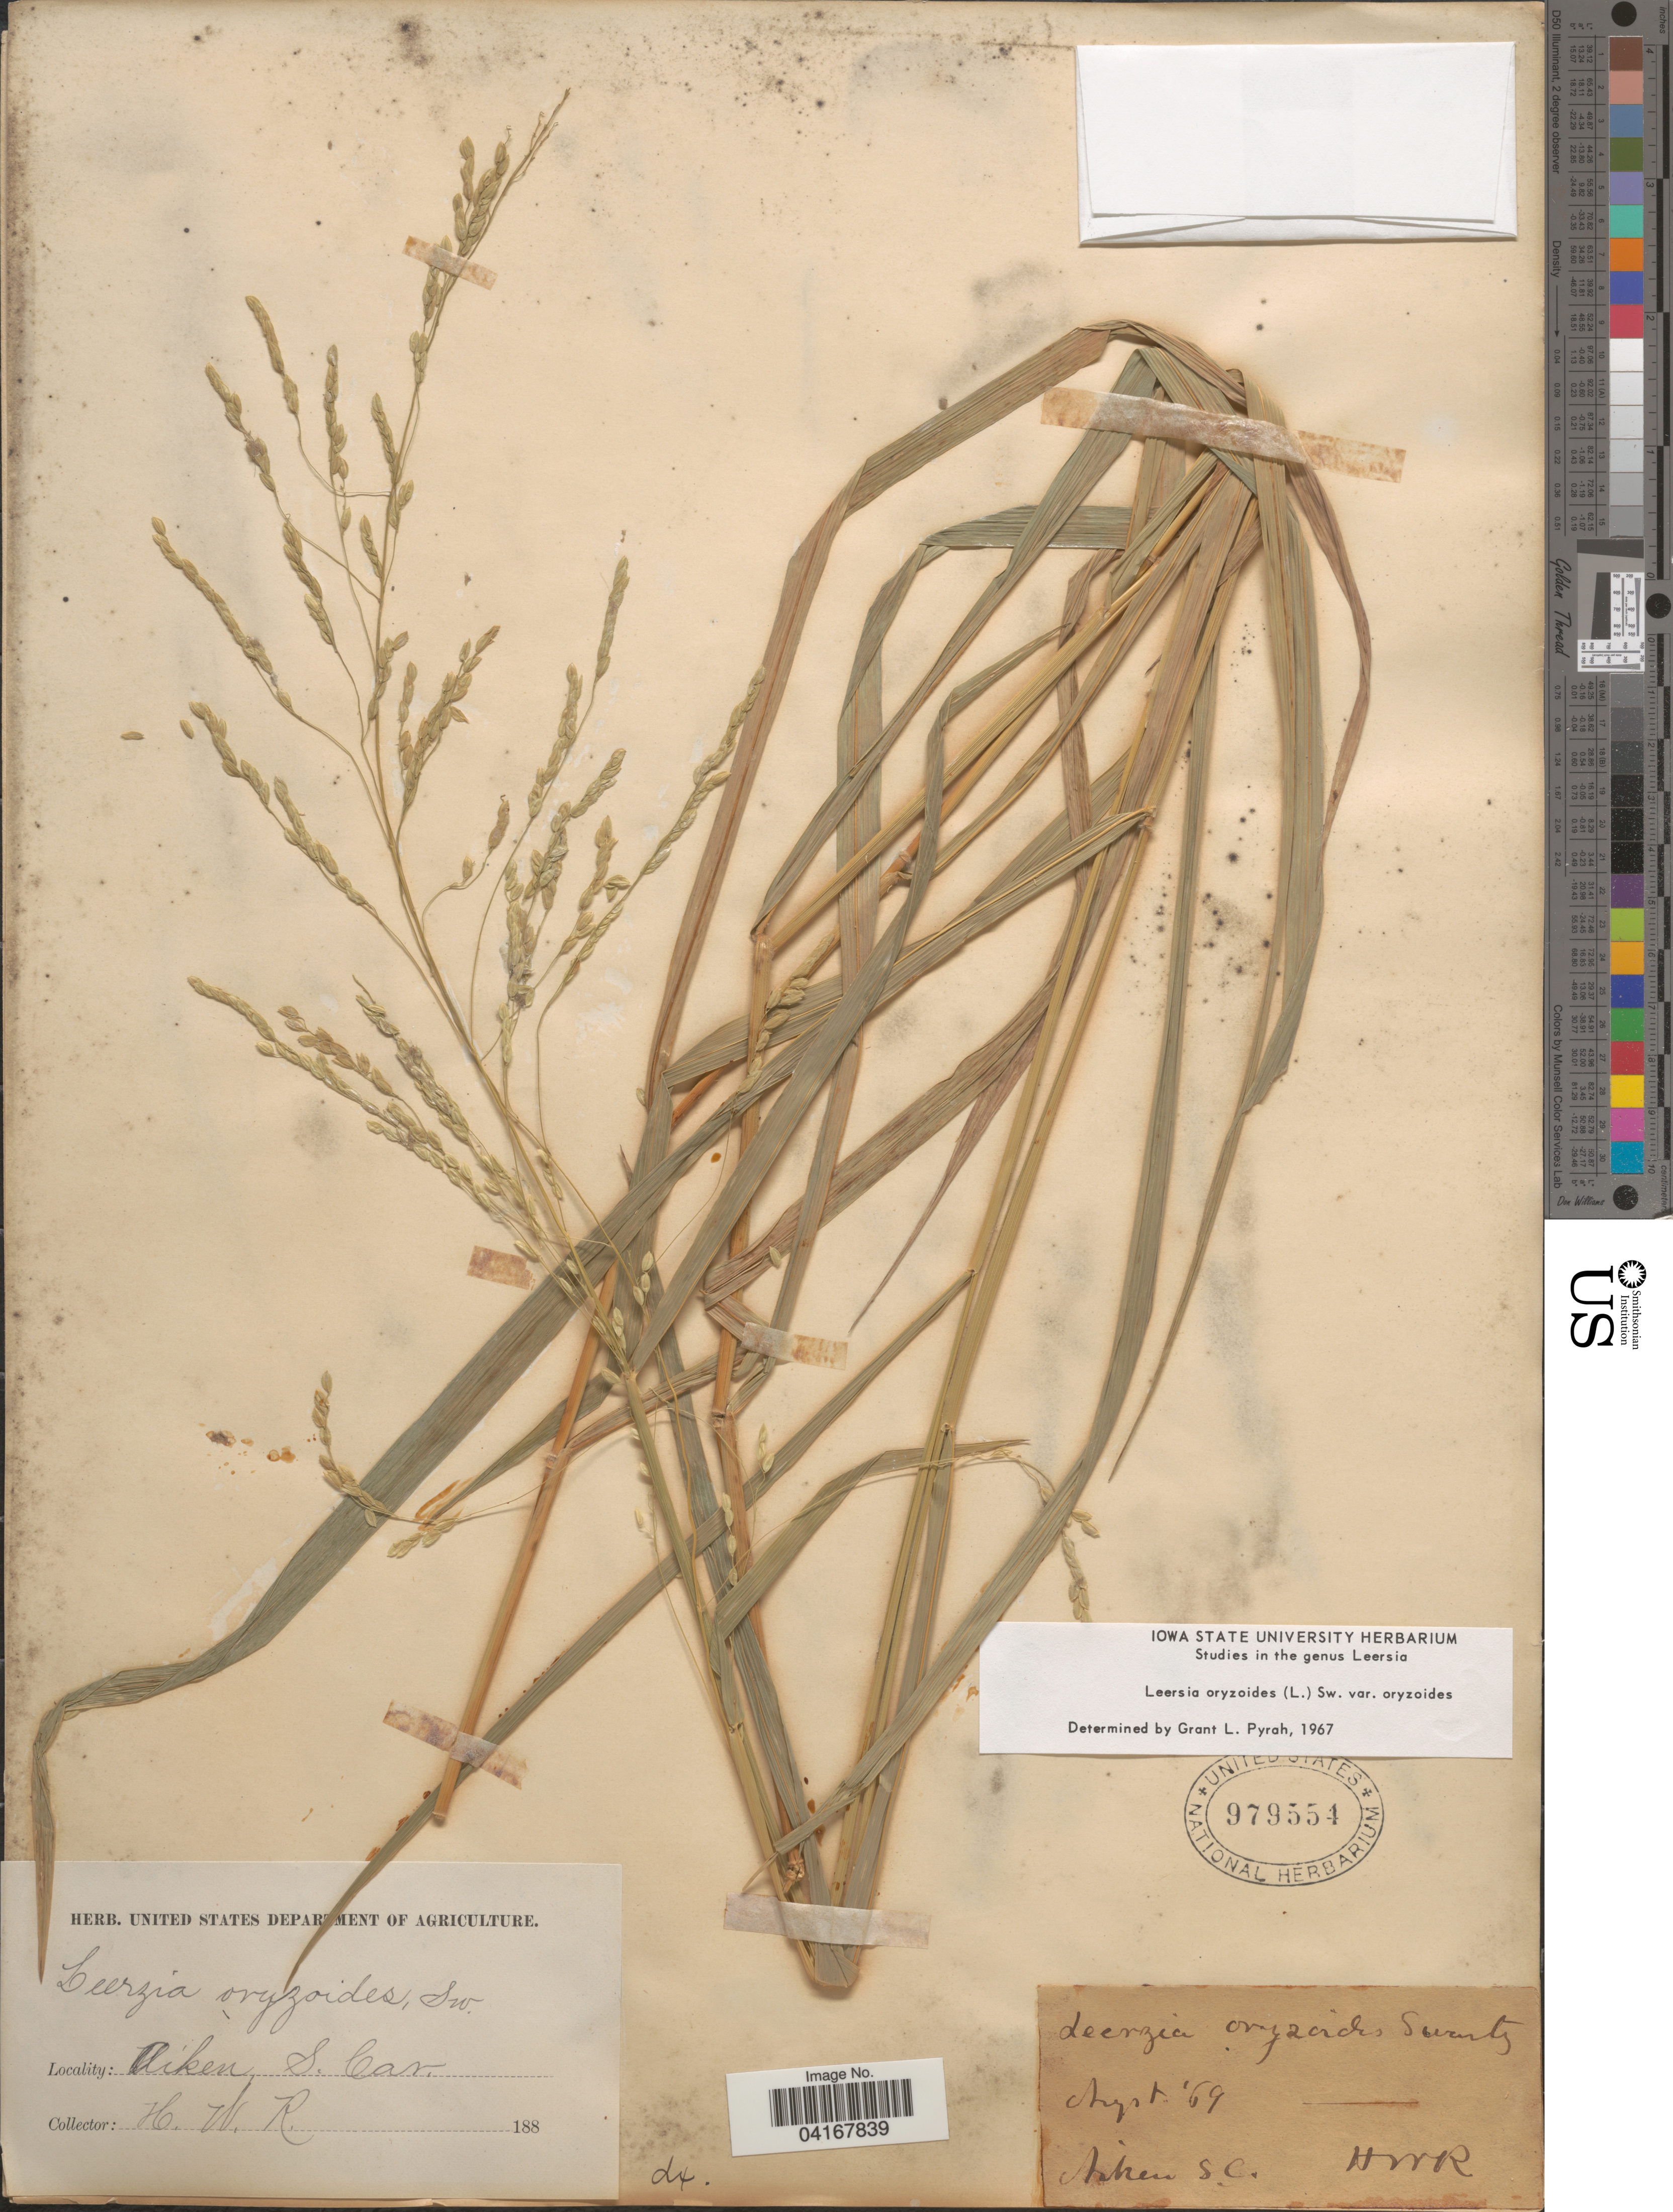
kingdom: Plantae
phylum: Tracheophyta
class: Liliopsida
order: Poales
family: Poaceae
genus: Leersia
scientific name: Leersia oryzoides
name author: (L.) Sw.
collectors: H. W. R.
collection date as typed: Transcribed d/m/y: /8/69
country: United States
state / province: South Carolina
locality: Aiken.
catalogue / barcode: US 979554